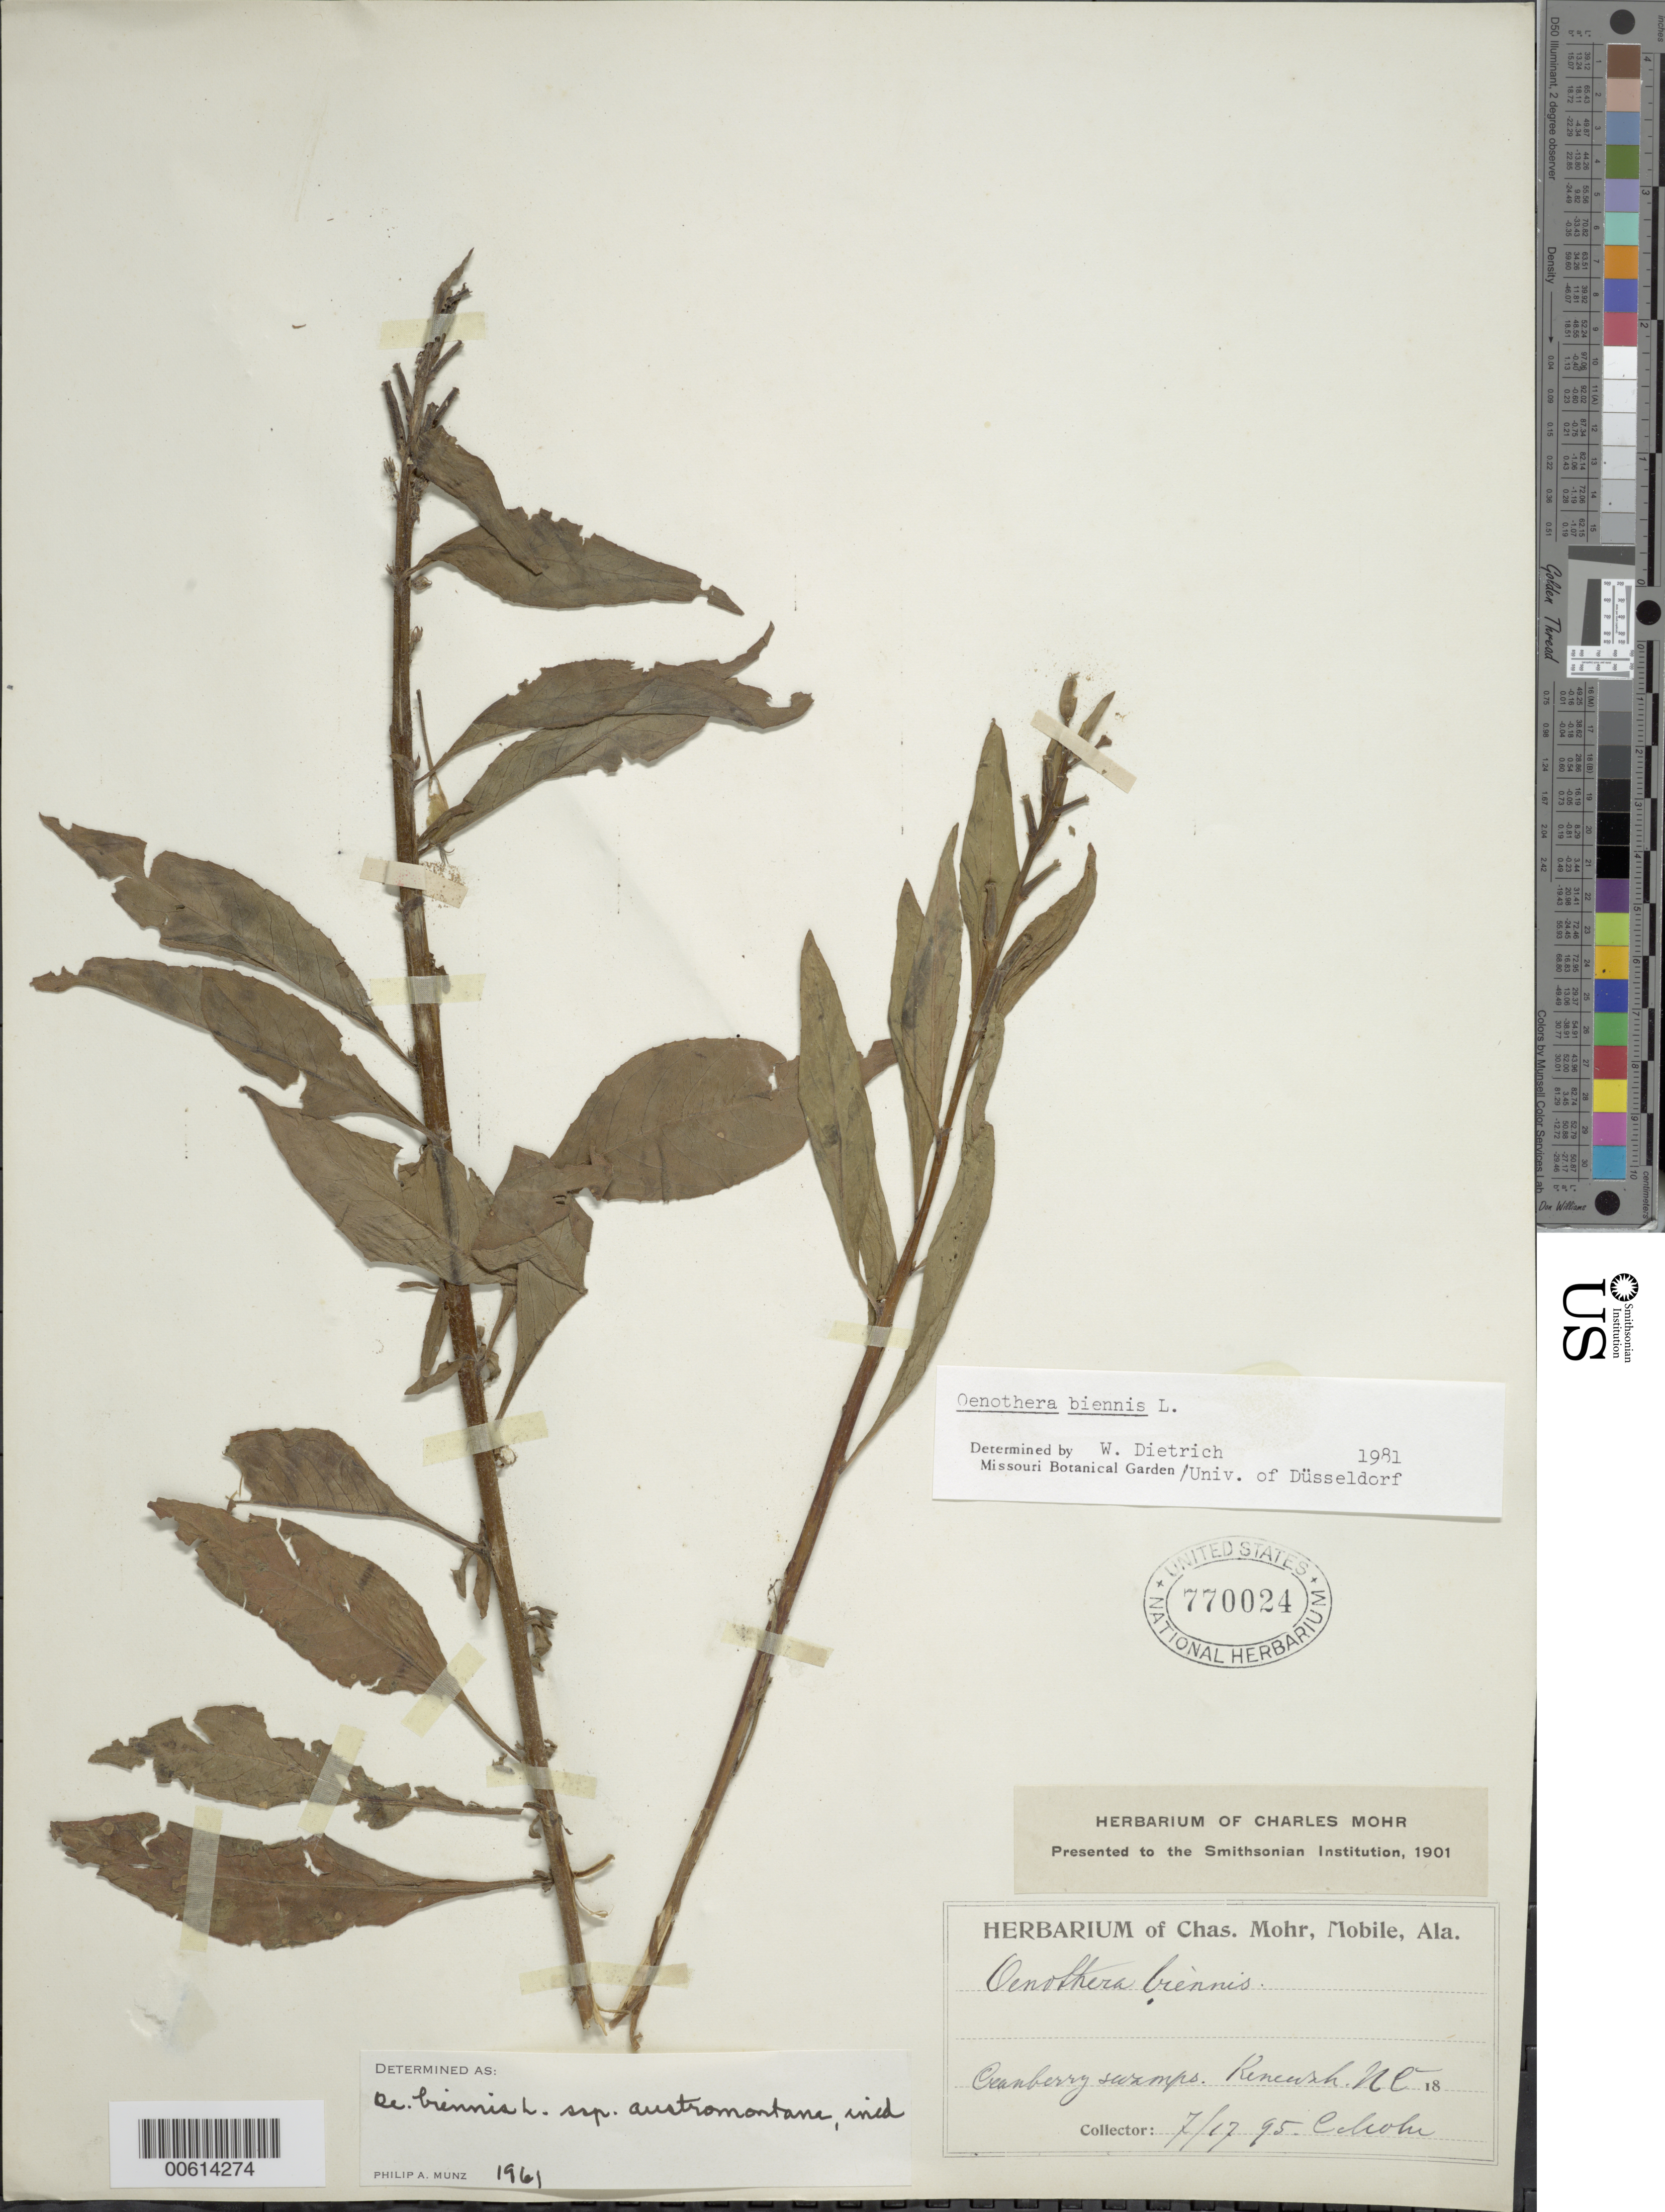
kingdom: Plantae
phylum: Tracheophyta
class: Magnoliopsida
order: Myrtales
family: Onagraceae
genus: Oenothera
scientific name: Oenothera biennis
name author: L.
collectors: C. T. Mohr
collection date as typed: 17 Jul 1895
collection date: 1895-07-17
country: United States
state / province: North Carolina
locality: Cranberry Swamps, Keneurh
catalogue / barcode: US 770024